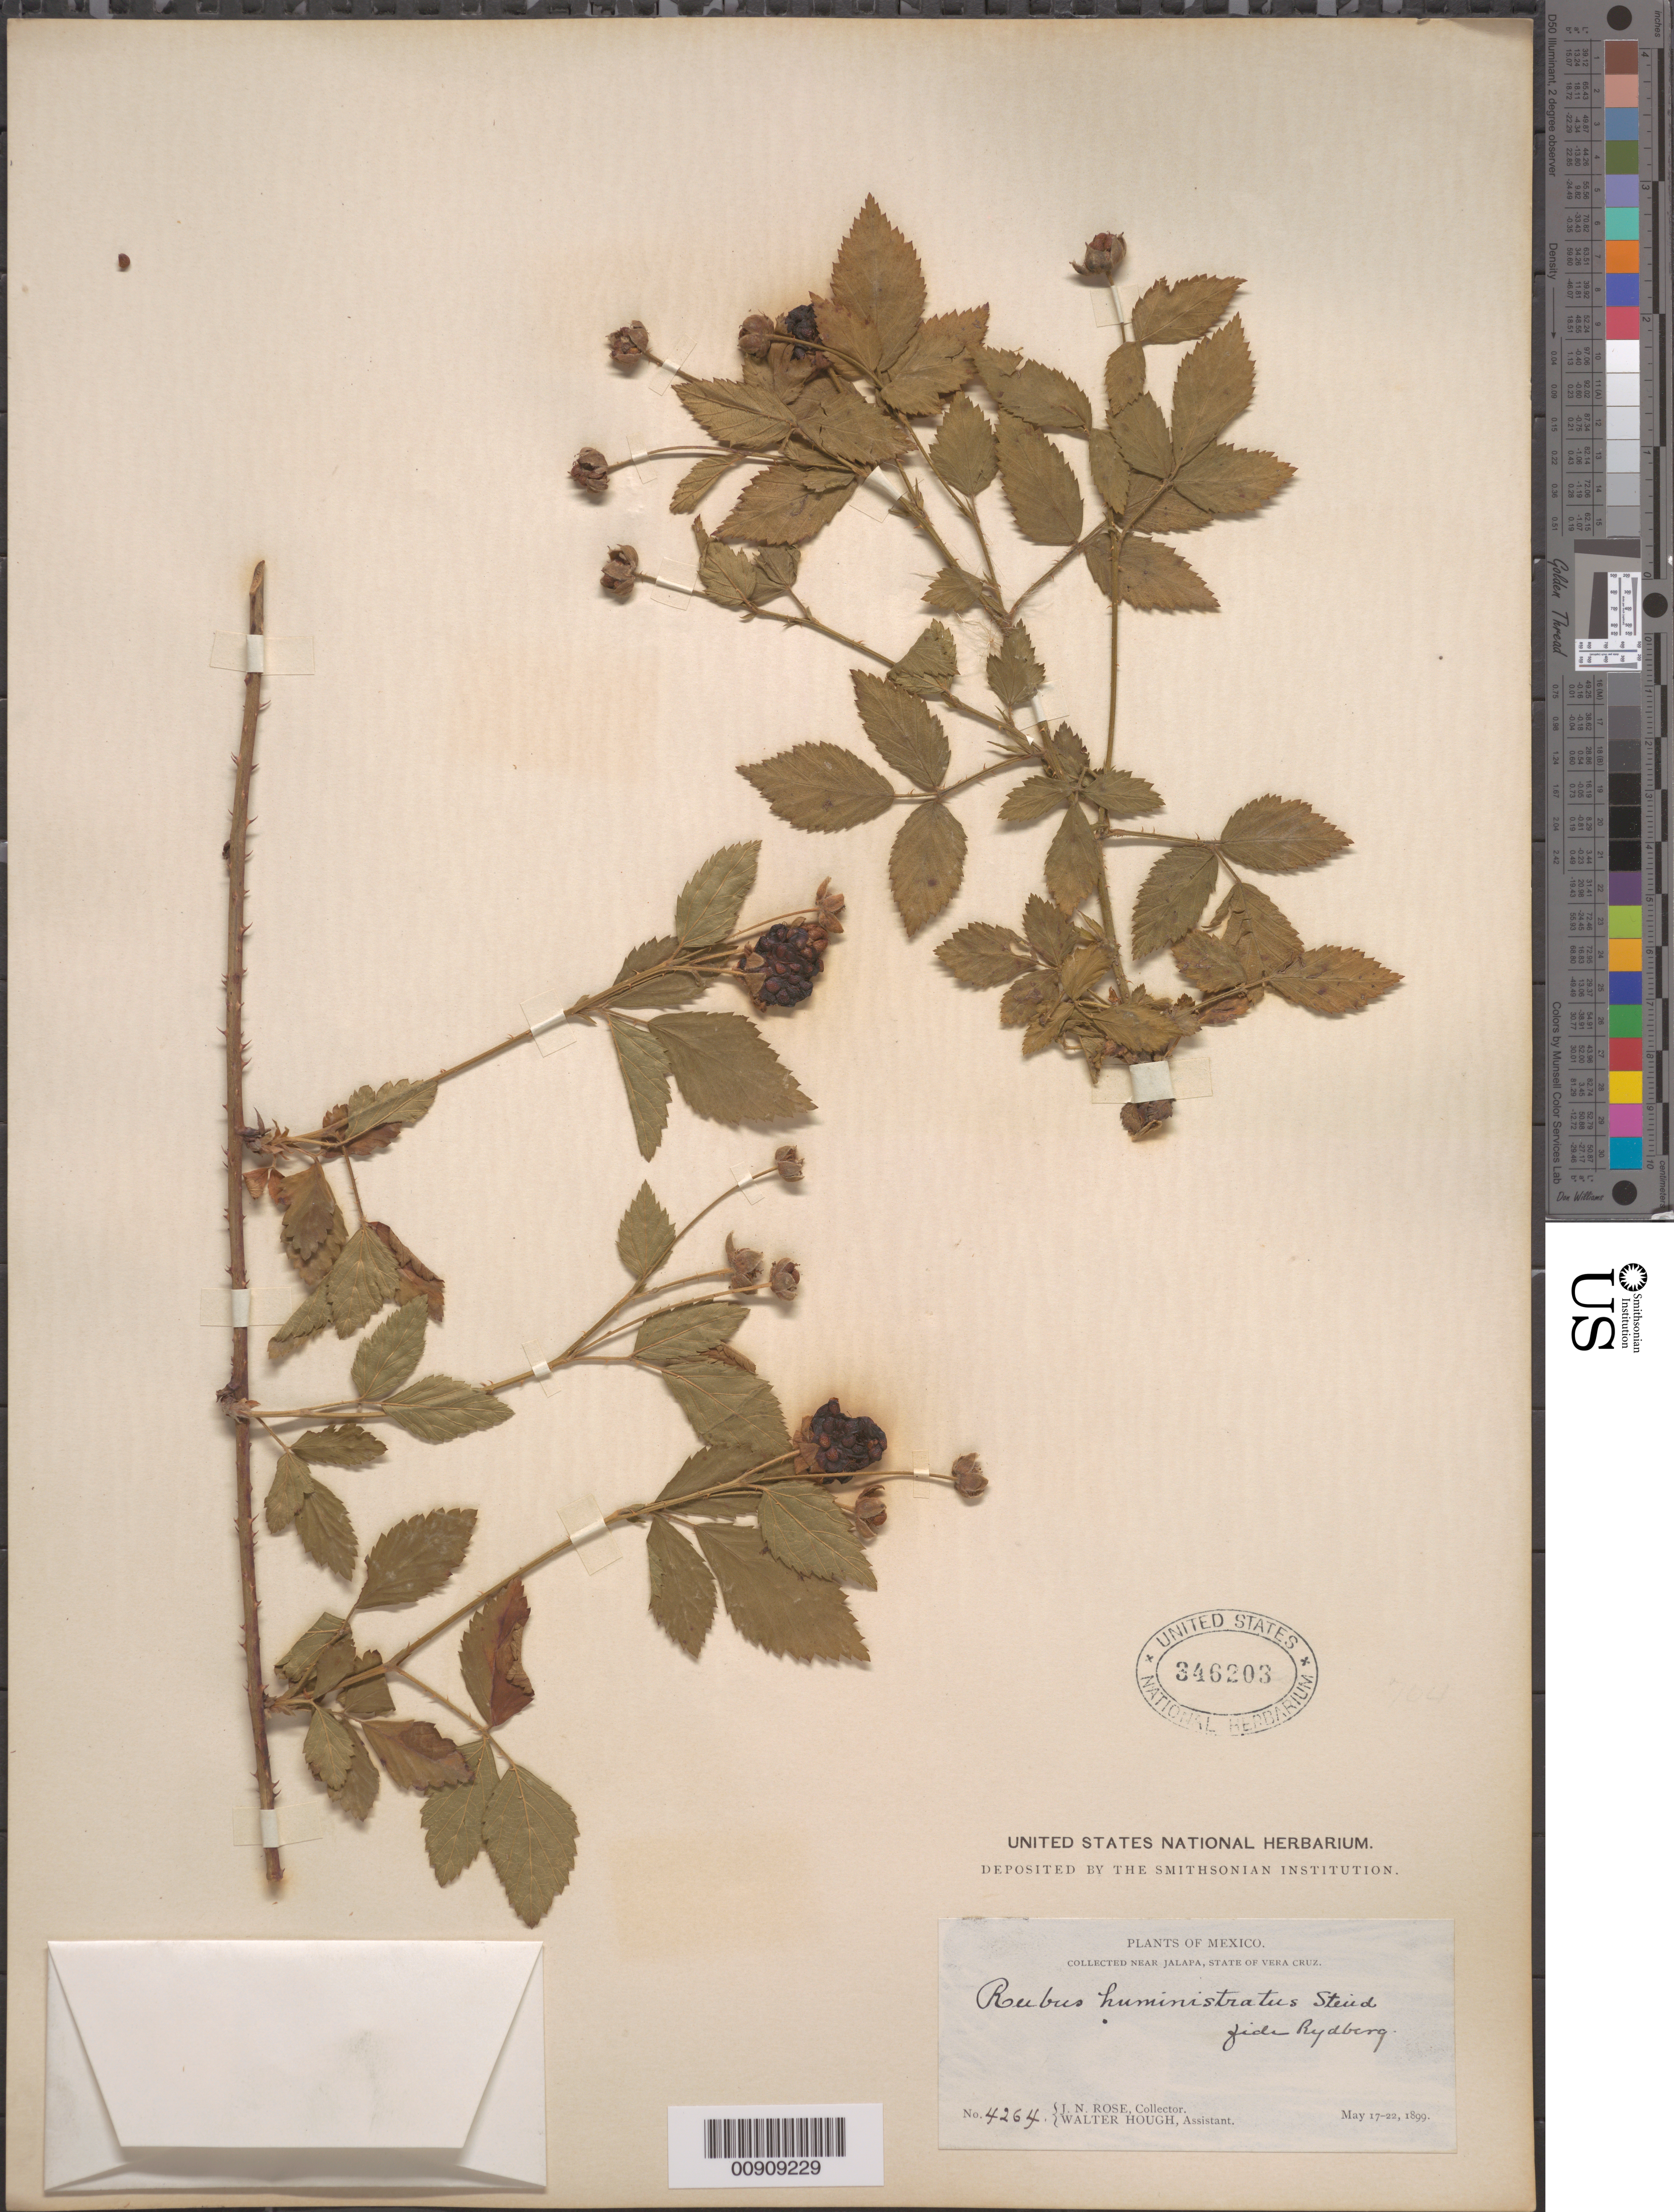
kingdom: Plantae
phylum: Tracheophyta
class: Magnoliopsida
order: Rosales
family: Rosaceae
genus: Rubus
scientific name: Rubus humistratus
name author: Steud.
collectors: J. N. Rose & W. Hough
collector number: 4264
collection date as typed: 17 May 1899 to 22 May 1899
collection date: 1899-05-17/1899-05-22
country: Mexico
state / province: Veracruz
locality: Near Jalapa, State of Veracruz.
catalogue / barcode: US 346203